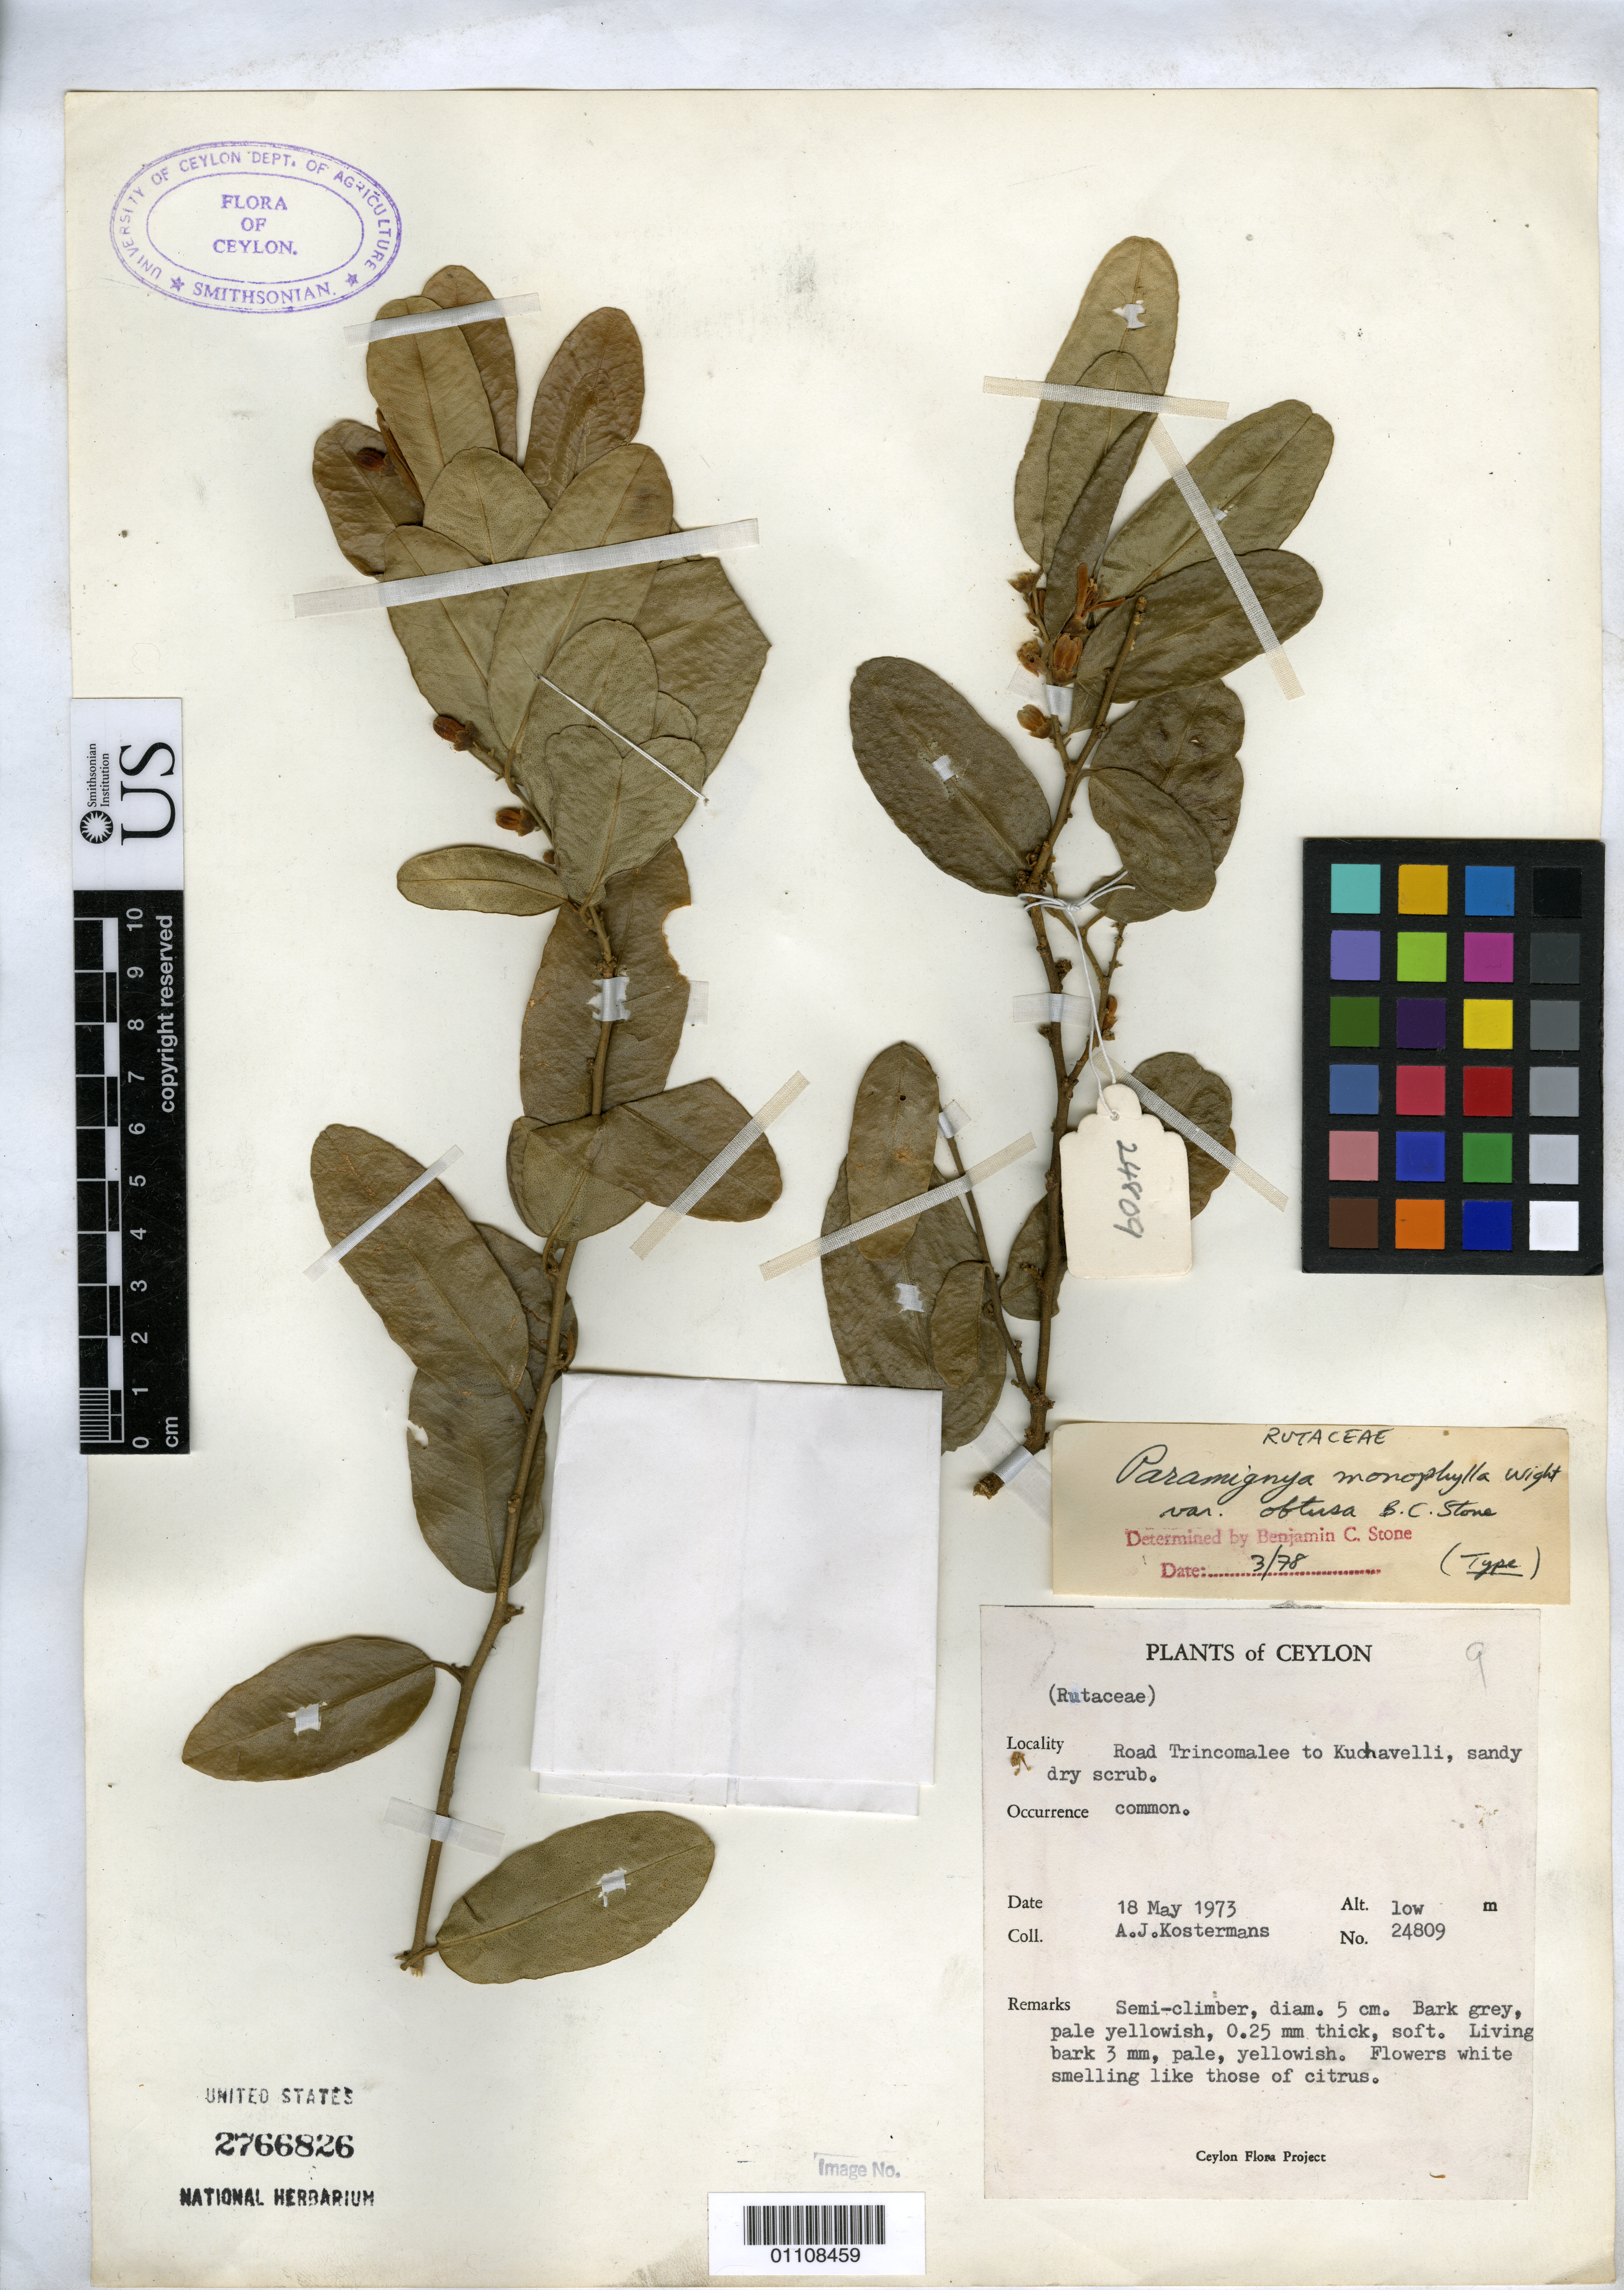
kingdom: Plantae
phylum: Tracheophyta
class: Magnoliopsida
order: Sapindales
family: Rutaceae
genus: Paramignya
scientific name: Paramignya monophylla var. obtusa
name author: B.C. Stone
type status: Holotype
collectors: A. J. G. Kostermans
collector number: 24809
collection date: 1973-05-18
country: Sri Lanka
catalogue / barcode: US 2766826